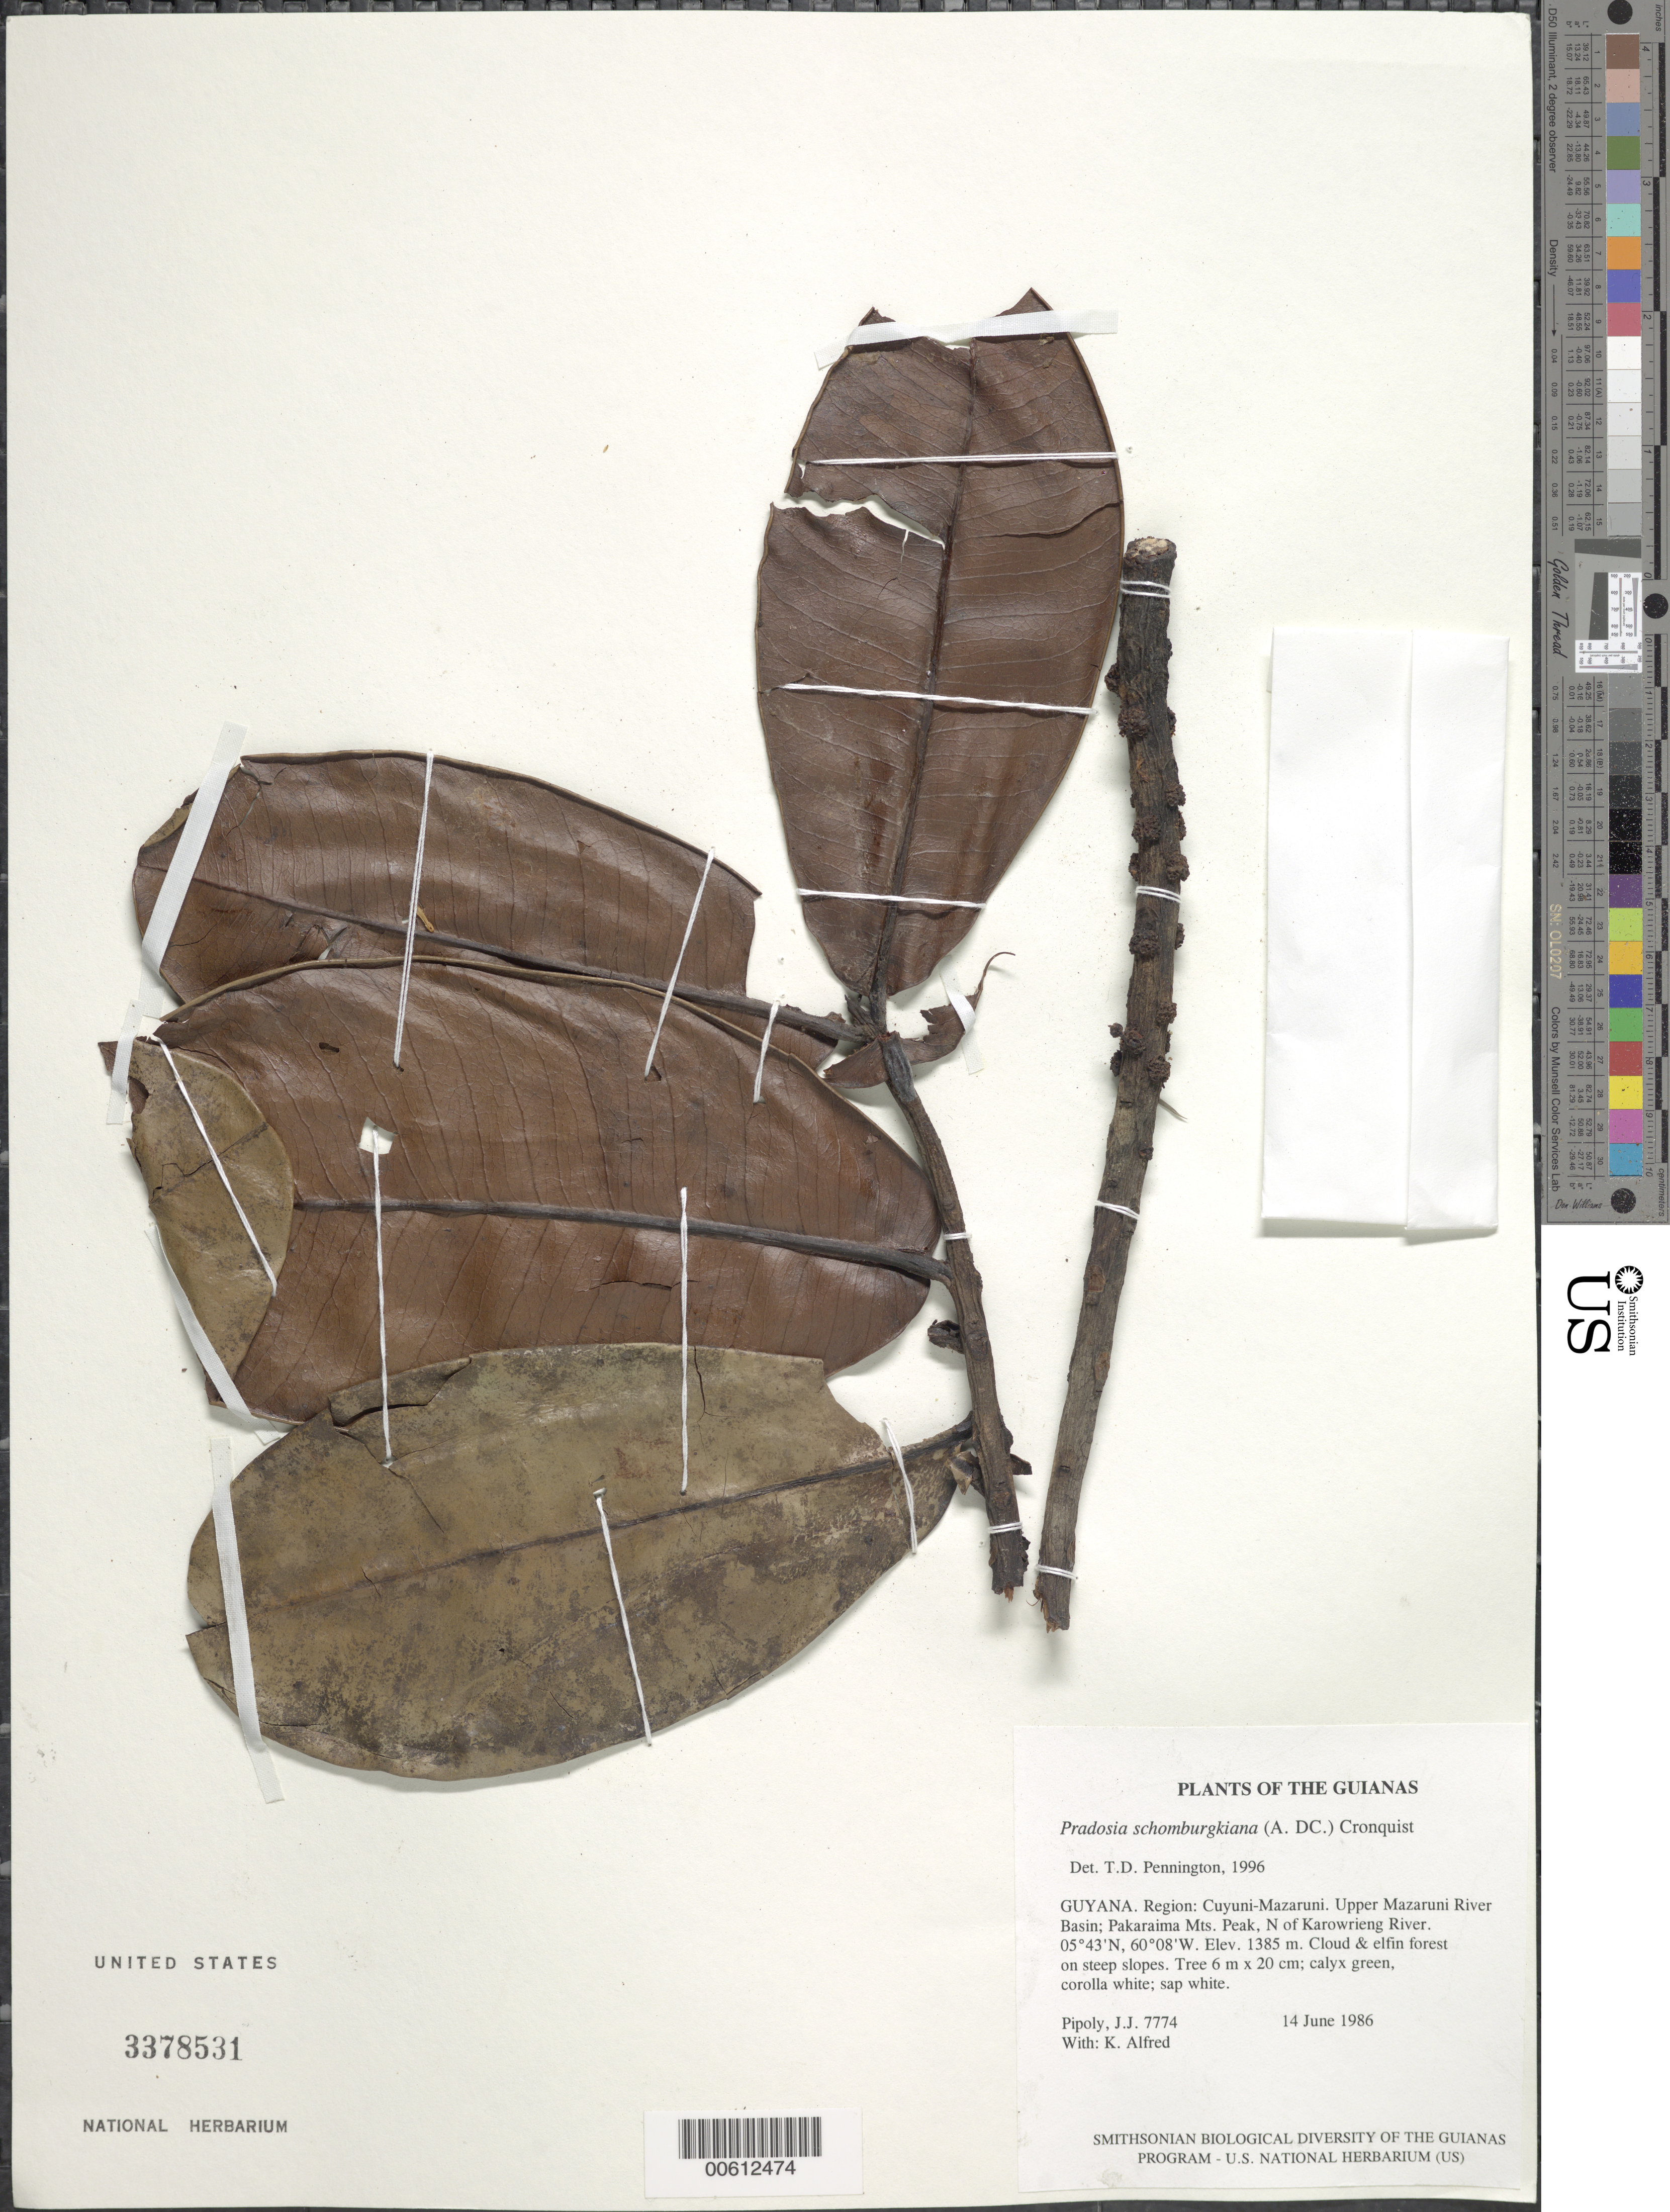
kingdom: Plantae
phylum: Tracheophyta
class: Magnoliopsida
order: Ericales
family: Sapotaceae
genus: Pradosia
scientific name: Pradosia schomburgkiana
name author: (A. DC.) Cronq.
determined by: Pennington, T. D., (K)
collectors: J. J. Pipoly & K. Alfred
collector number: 7774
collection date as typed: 14 June 1986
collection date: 1986-06-14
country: Guyana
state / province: Cuyuni-Mazaruni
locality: Upper Mazaruni River Basin; Pakaraima Mts. Peak, N of Karowrieng River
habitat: Cloud & elfin forest on steep slopes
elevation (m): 1385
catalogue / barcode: US 3378531